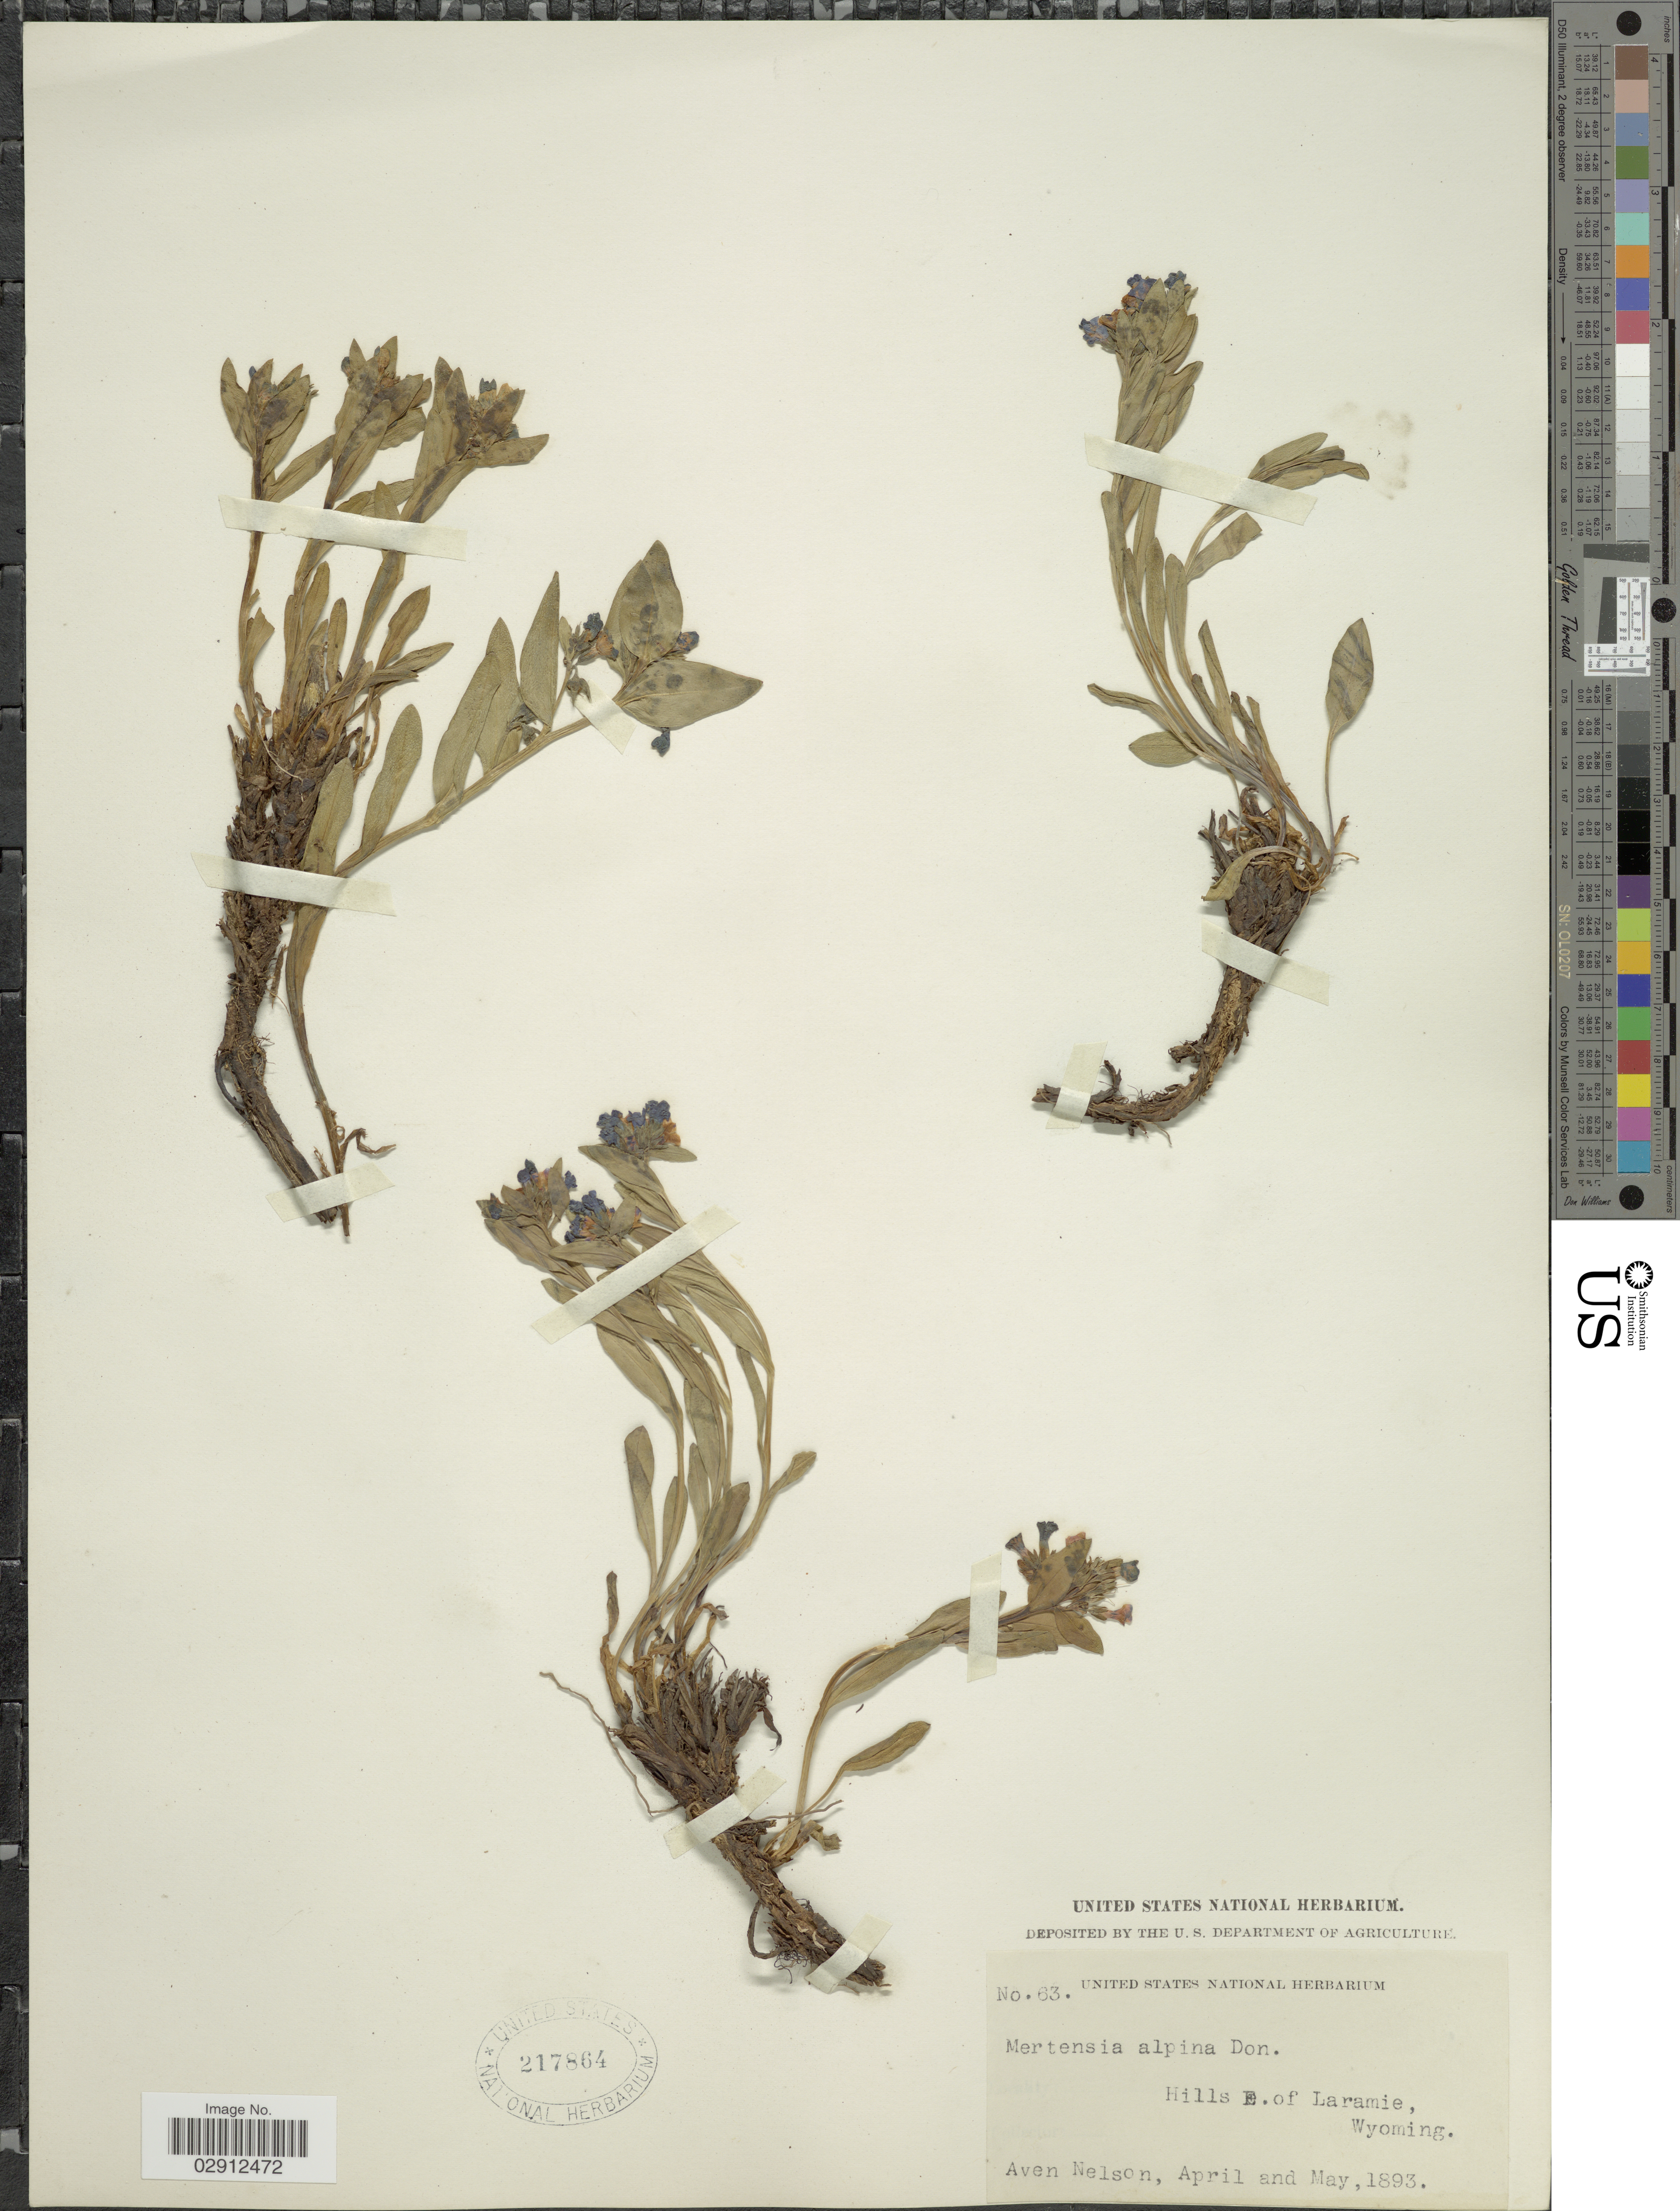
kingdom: Plantae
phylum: Tracheophyta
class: Magnoliopsida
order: Boraginales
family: Boraginaceae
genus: Mertensia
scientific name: Mertensia lanceolata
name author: (Pursh) DC. ex A. DC.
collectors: A. Nelson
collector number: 63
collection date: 1893-04/1893-05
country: United States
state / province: Wyoming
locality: Hills E. of Laramie, Wyoming.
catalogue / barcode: US 217864